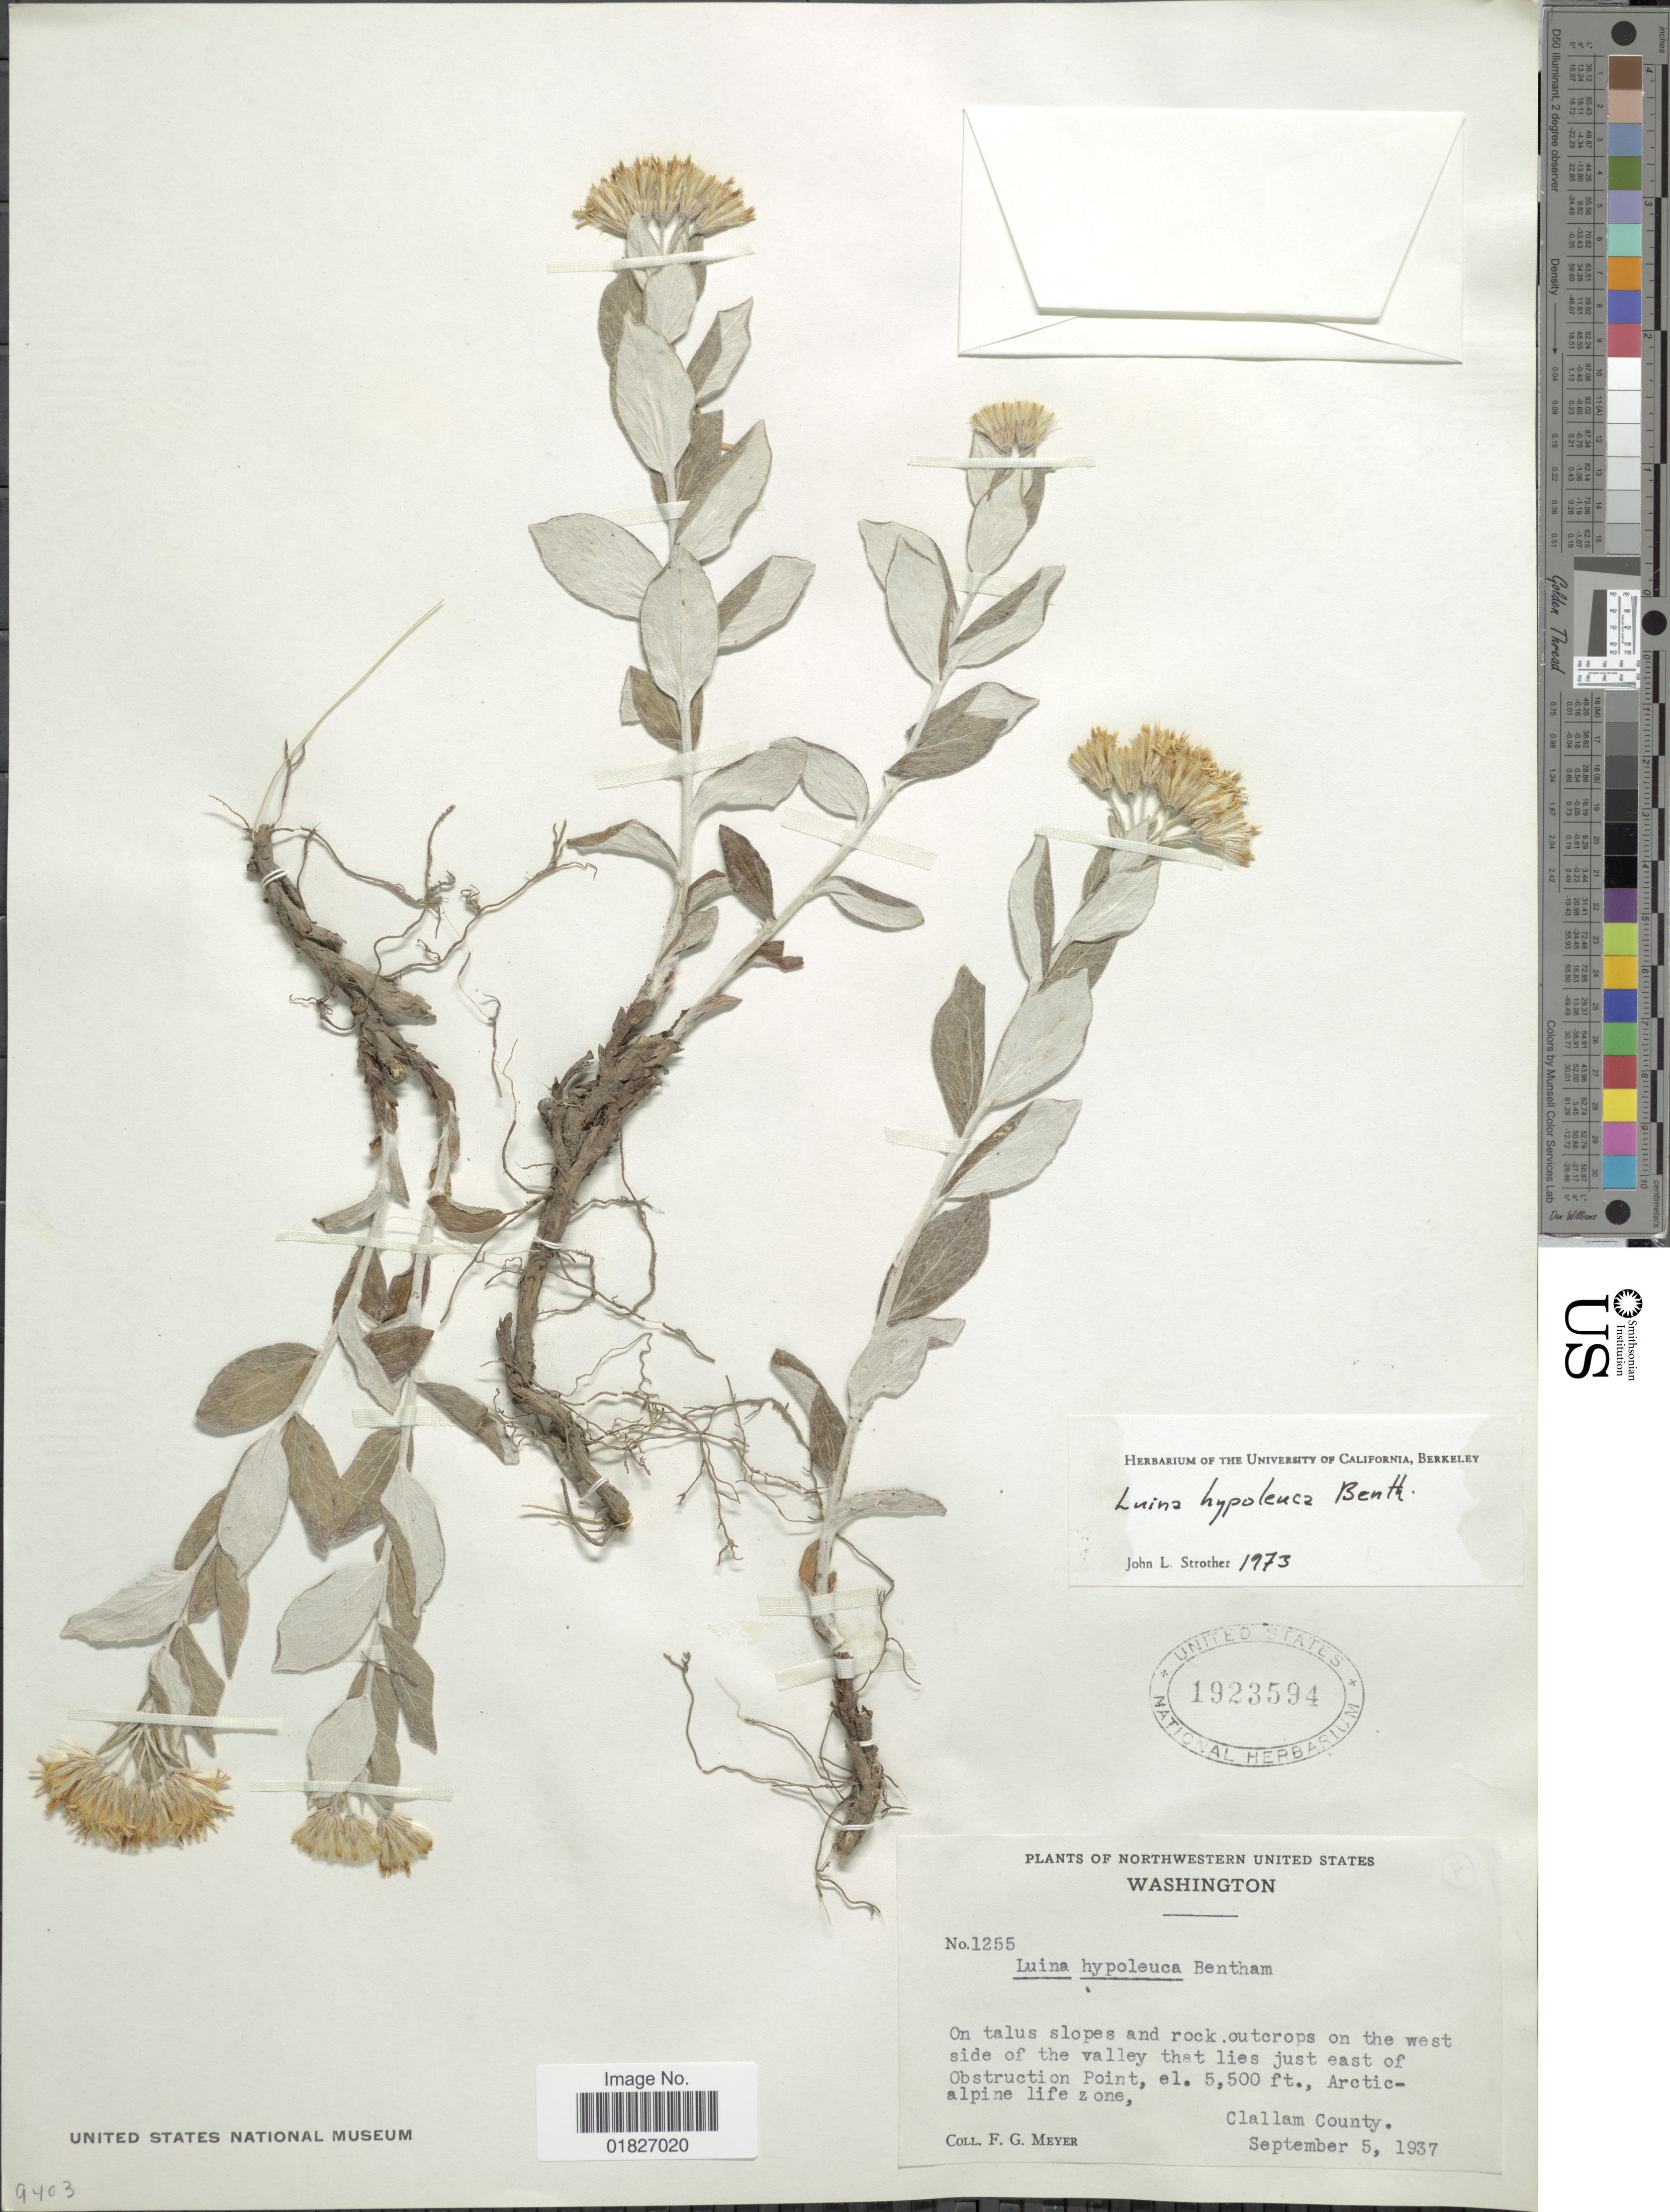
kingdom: Plantae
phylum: Tracheophyta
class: Magnoliopsida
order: Asterales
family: Asteraceae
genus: Luina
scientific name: Luina hypoleuca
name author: Benth.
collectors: F. G. Meyer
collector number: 1255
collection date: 1937-09-05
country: United States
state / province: Washington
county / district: Clallam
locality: Just east of Obstruction Point, Arctic-alpine life zone, Clallam County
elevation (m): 1676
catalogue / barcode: US 1923594